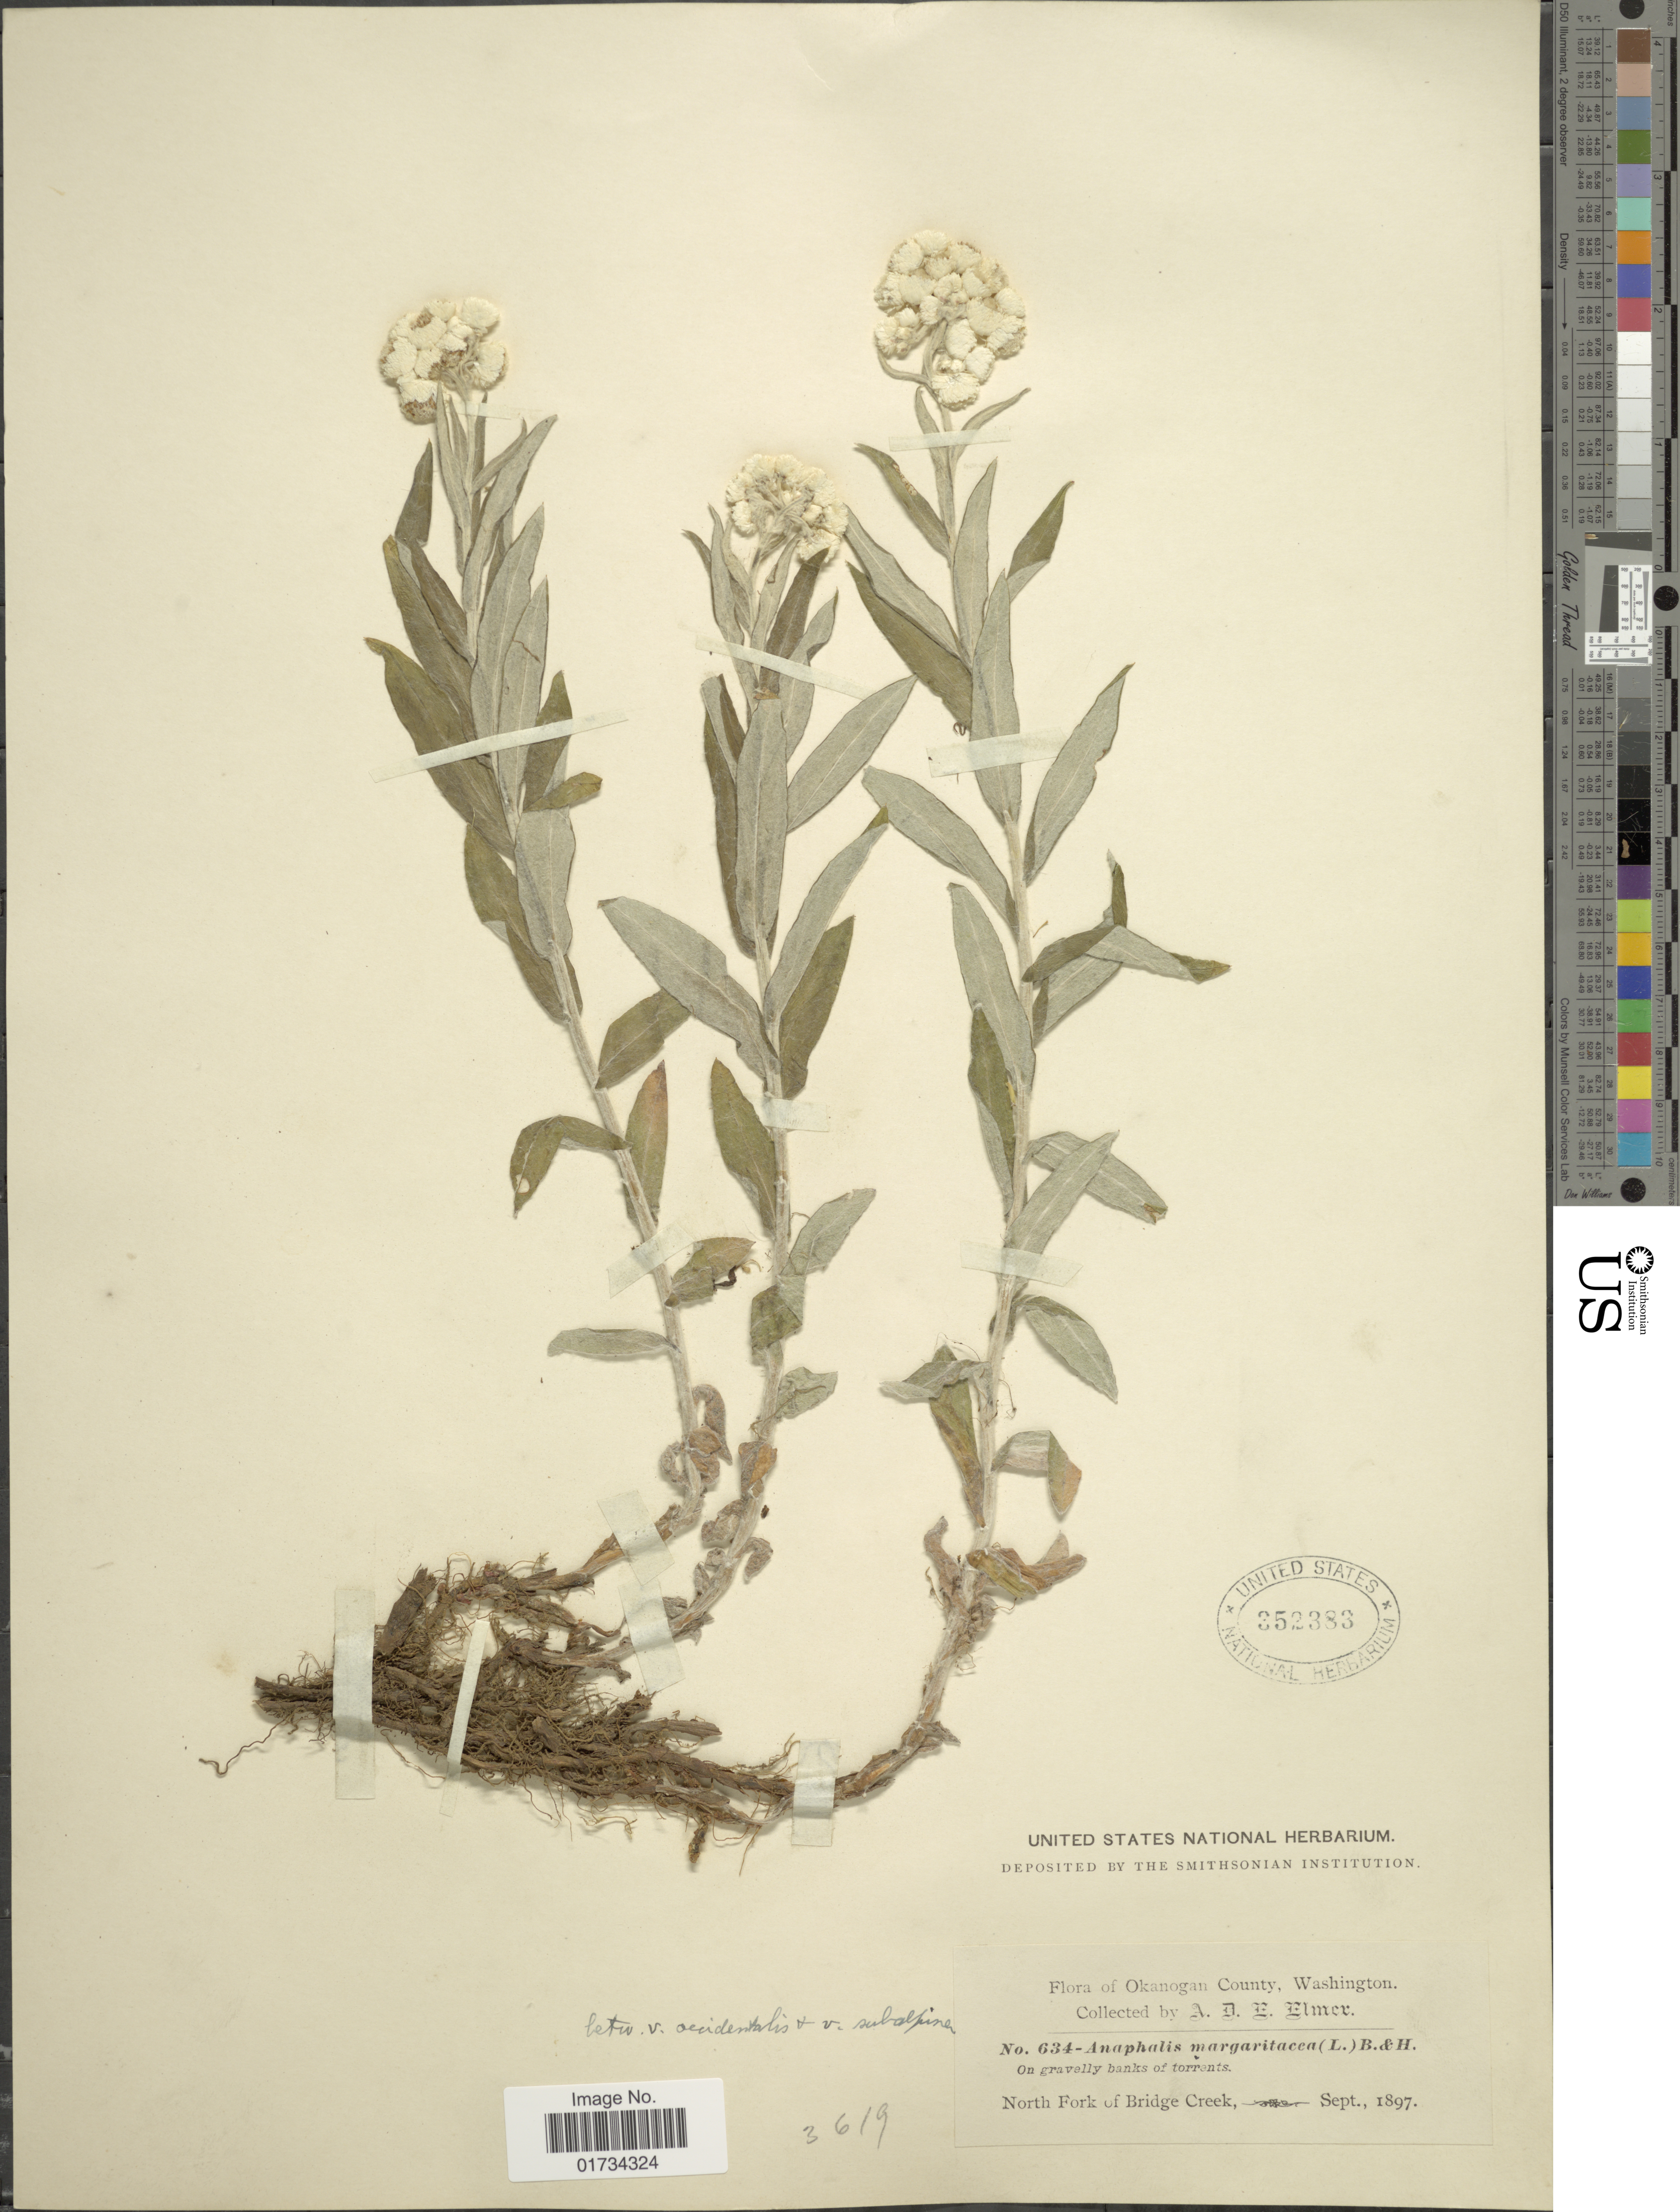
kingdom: Plantae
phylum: Tracheophyta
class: Magnoliopsida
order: Asterales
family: Asteraceae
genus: Anaphalis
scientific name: Anaphalis subalpina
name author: (A. Gray) Rydb.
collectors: A. D. E. Elmer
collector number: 634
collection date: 1897-09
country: United States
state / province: Washington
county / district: Okanogan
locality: Okanogan County, Washington, North Fork Bridge Creek.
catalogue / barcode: US 352383